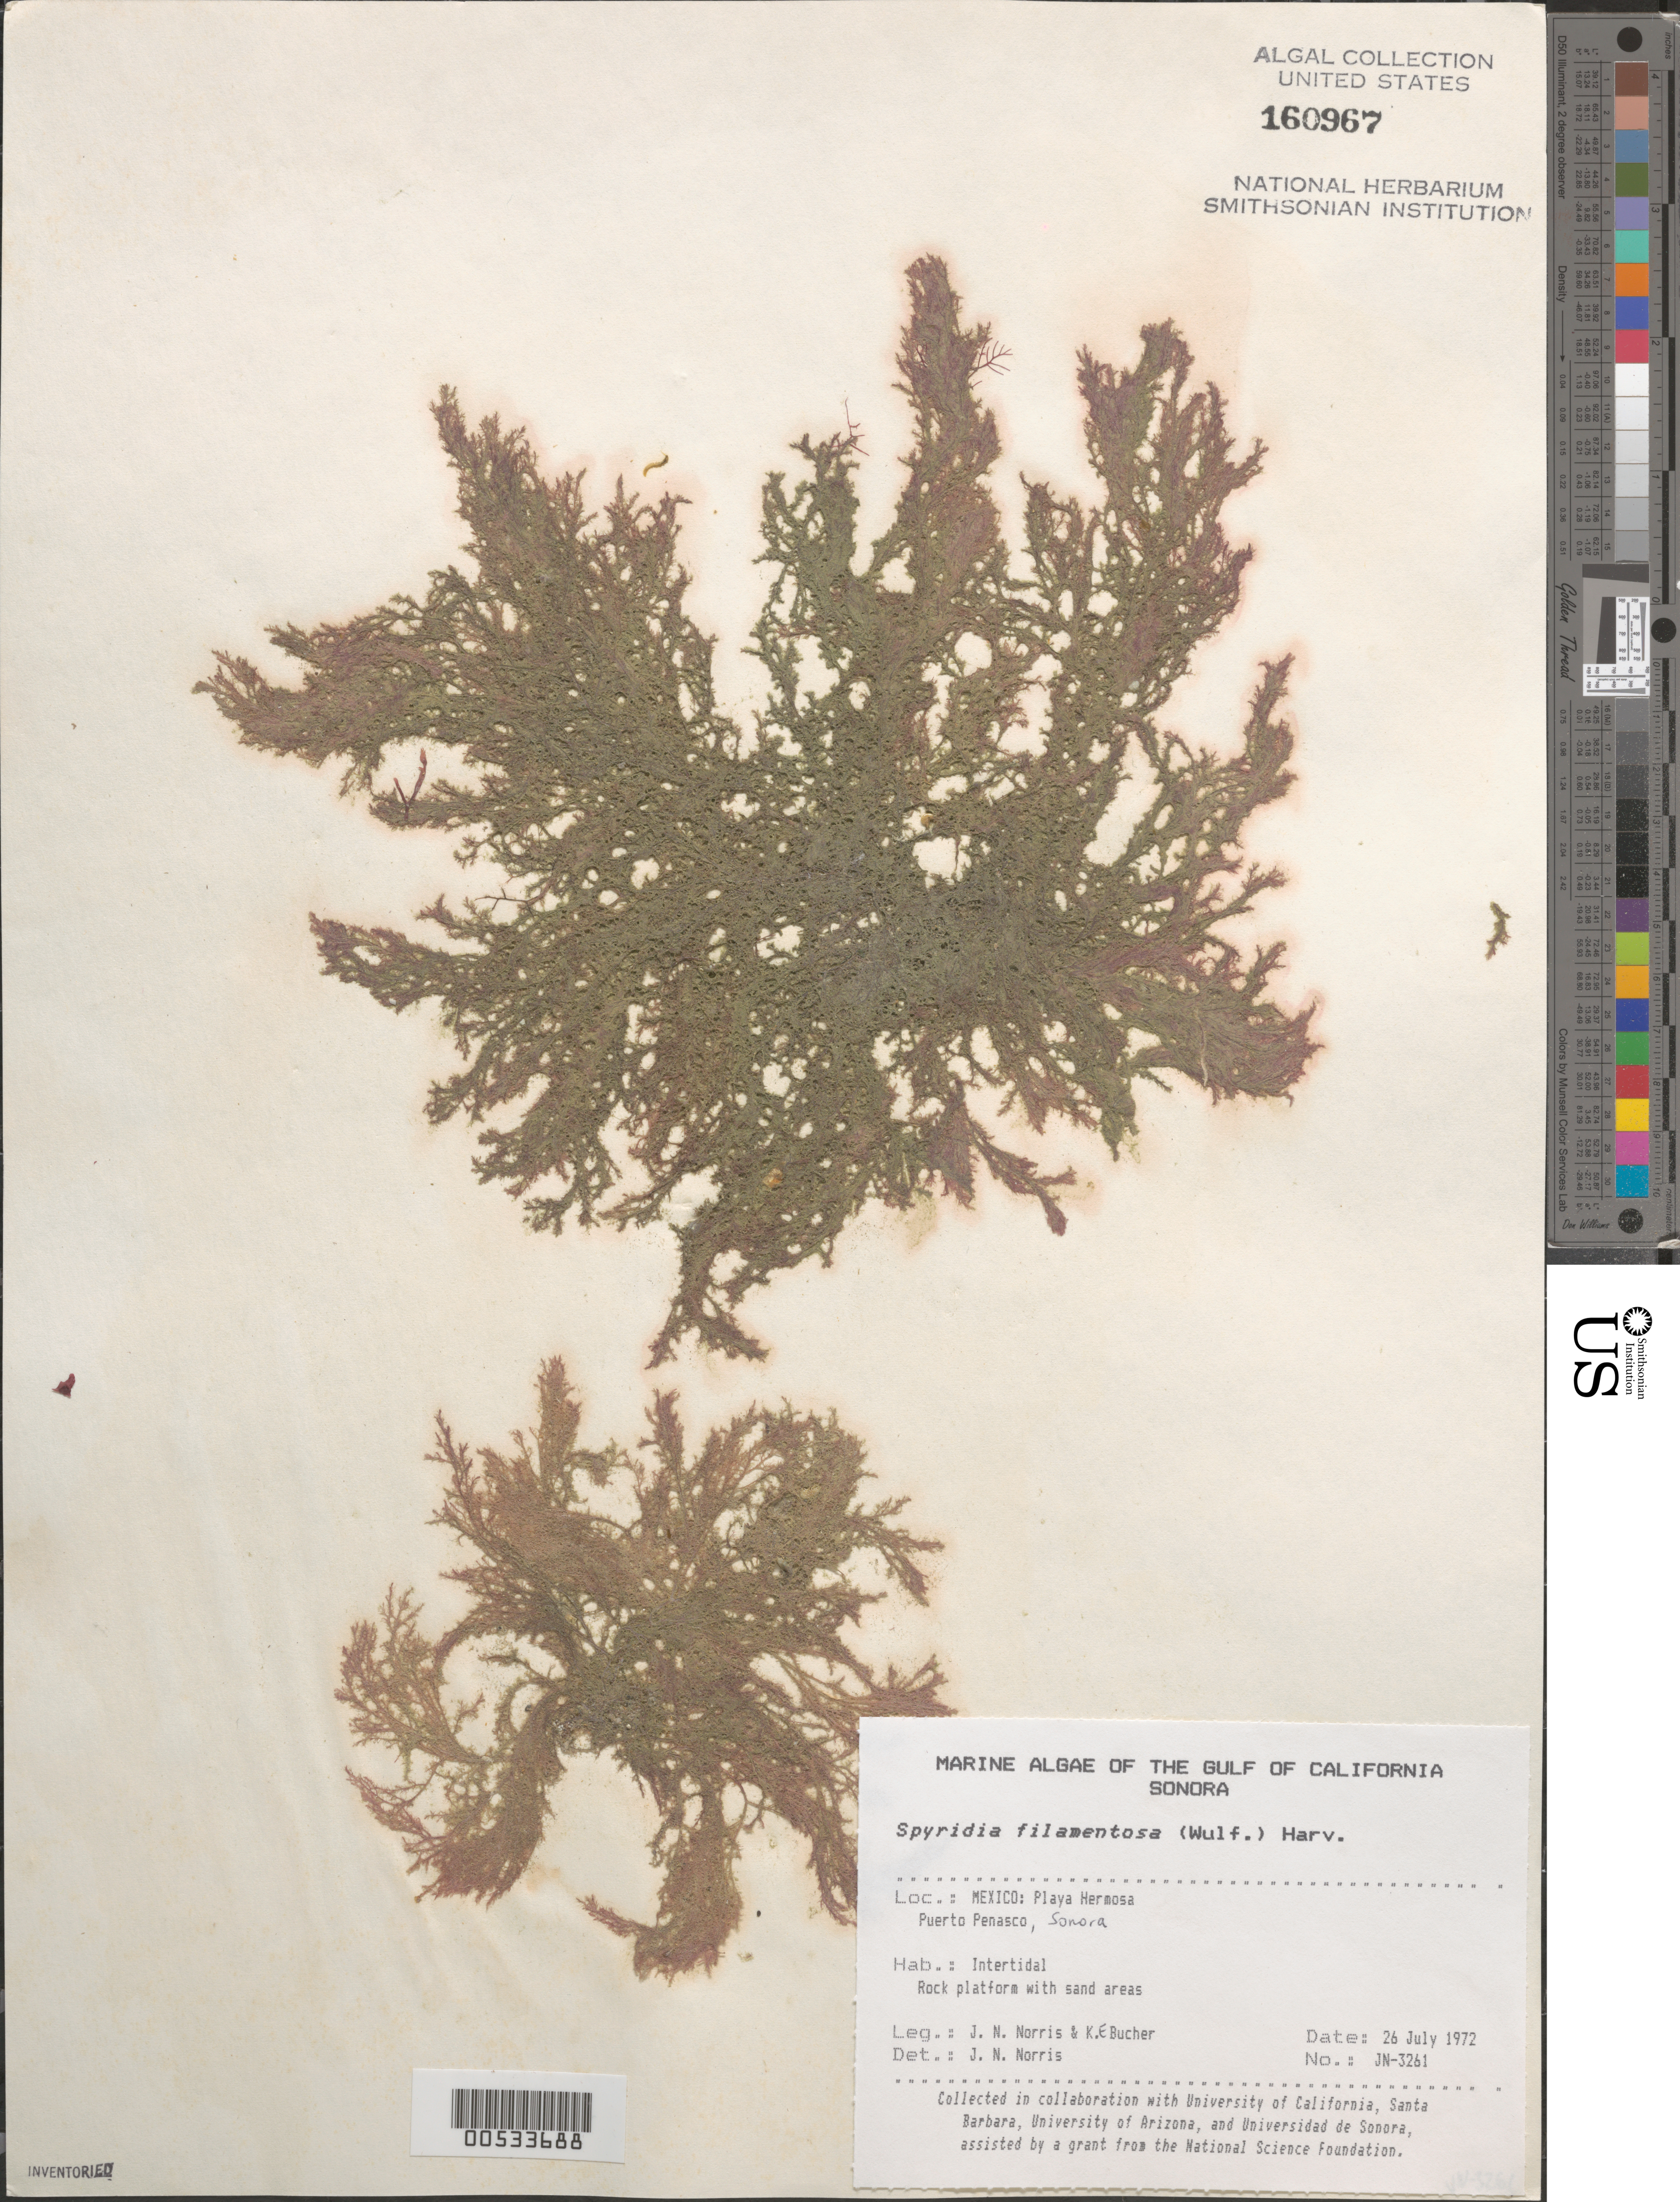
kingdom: Plantae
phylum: Rhodophyta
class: Florideophyceae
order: Ceramiales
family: Spyridiaceae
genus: Spyridia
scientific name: Spyridia filamentosa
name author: (Wulfen) Harv.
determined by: Norris, James N.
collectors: J. N. Norris & K. E. Bucher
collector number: JN-3261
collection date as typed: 26 Jul 1972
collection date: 1972-07-26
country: Mexico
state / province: Sonora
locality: Playa Hermosa, Puerto Penasco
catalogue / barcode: US 160967